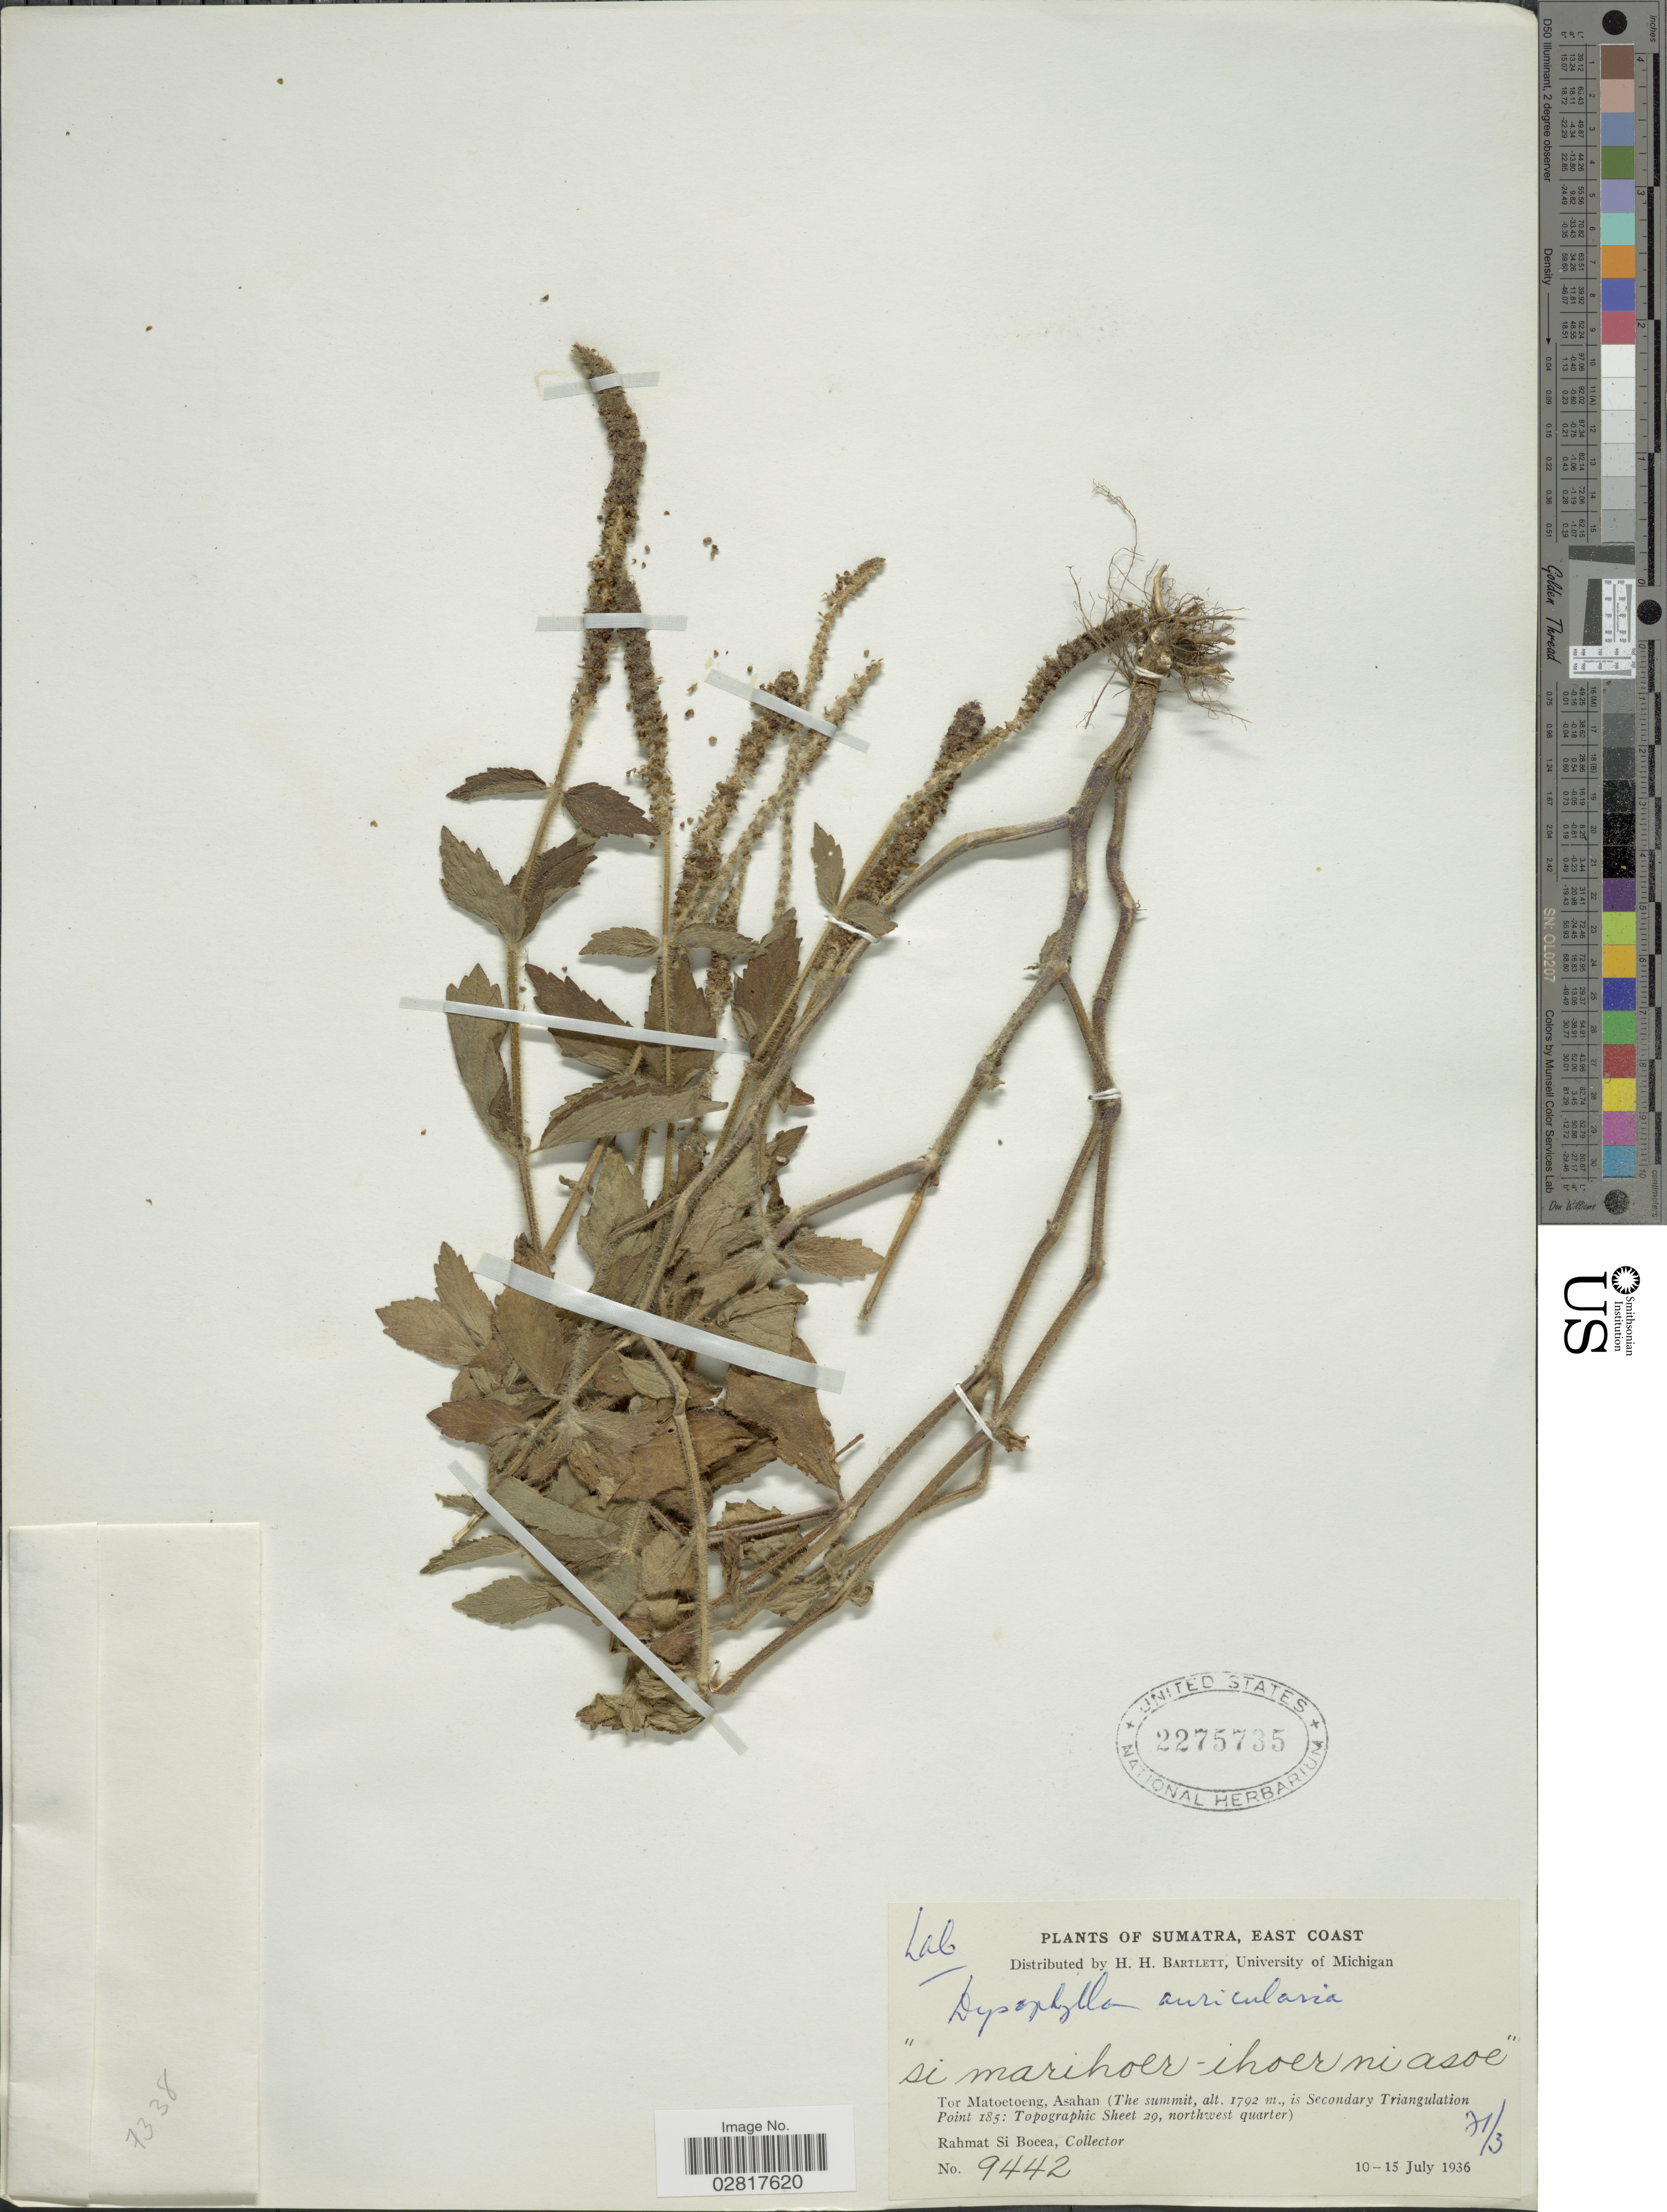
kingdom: Plantae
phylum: Tracheophyta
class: Magnoliopsida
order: Lamiales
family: Lamiaceae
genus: Pogostemon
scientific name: Pogostemon auricularius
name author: (L.) Hassk.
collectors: Rahmat Si Boeea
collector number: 9442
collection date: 1936-07-10/1936-07-15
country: Indonesia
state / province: Sumatra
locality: East Coast, Tor Matoetoeng, Asahan (The summit, is Secondary Triangulation Point 185: Topographic Sheet 29, northwest quarter).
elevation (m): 1792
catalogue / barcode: US 2275735